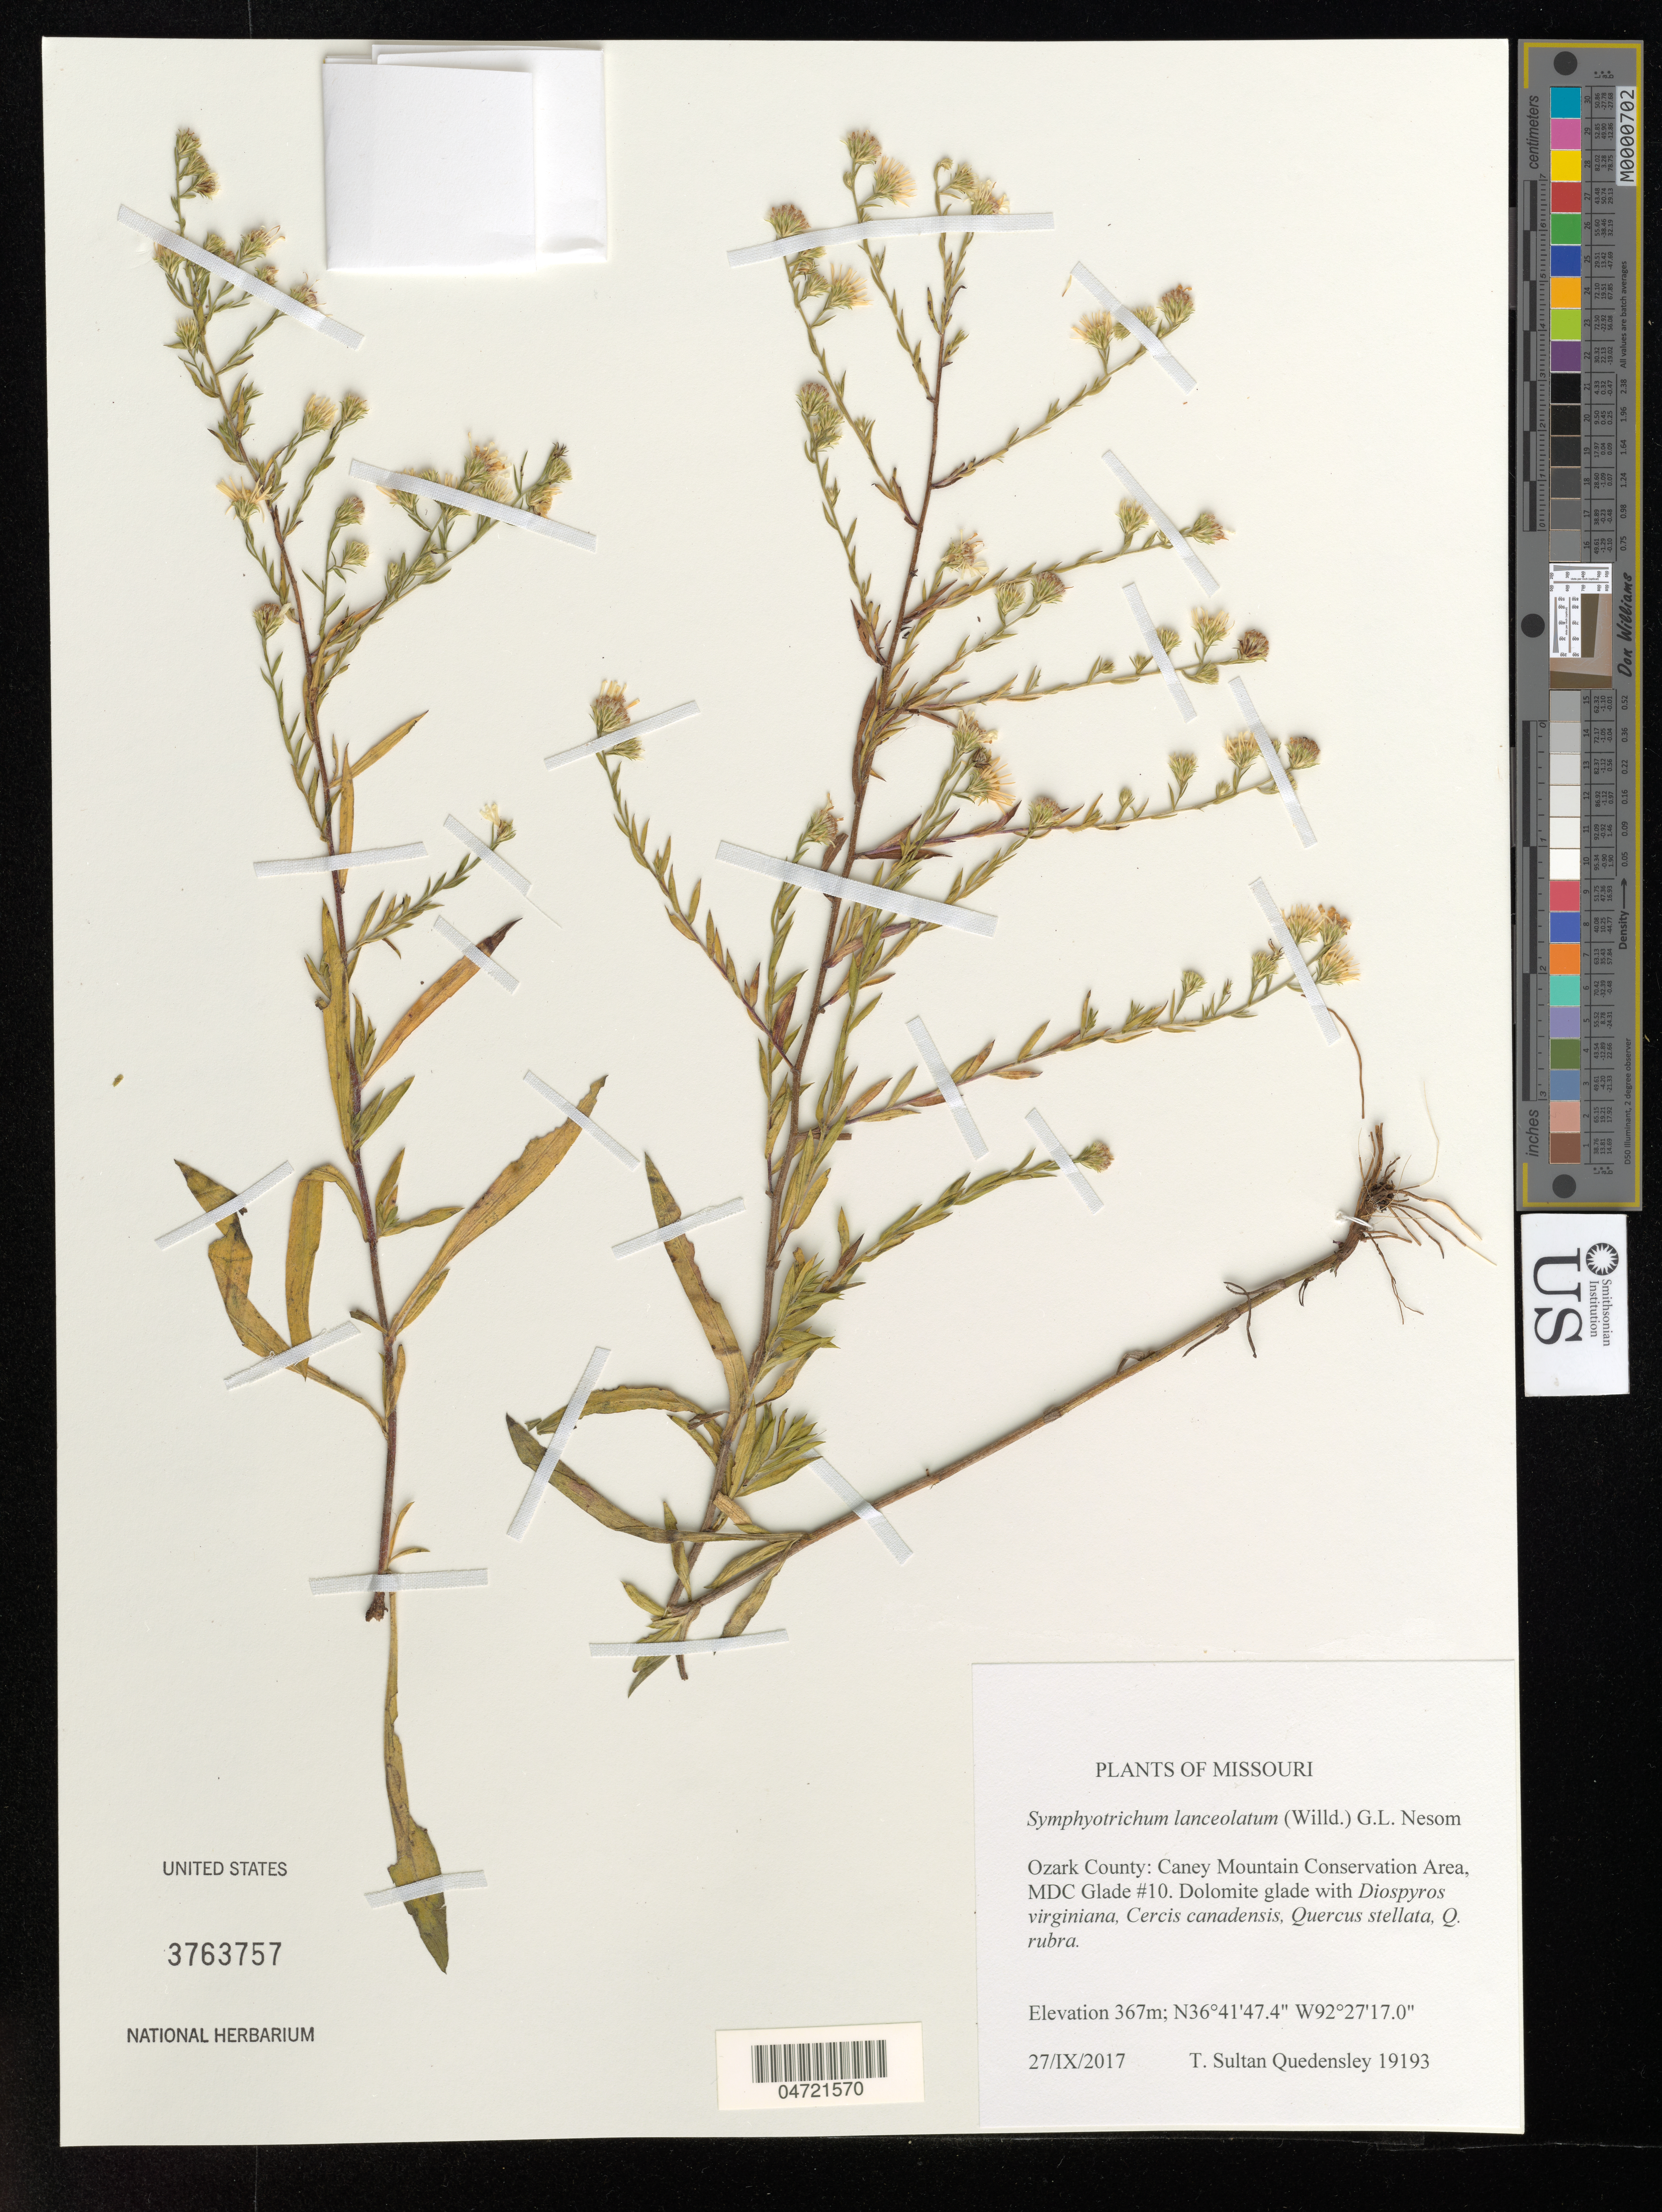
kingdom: Plantae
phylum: Tracheophyta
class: Magnoliopsida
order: Asterales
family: Asteraceae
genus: Symphyotrichum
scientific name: Symphyotrichum lanceolatum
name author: (Willd.) G.L. Nesom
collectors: T. S. Quedensley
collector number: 19193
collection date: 2017-09-27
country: United States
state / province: Missouri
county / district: Ozark County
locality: Caney Mountain Conservation Area, MDC Clade #10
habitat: Dolomite glade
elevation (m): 367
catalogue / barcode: US 3763757